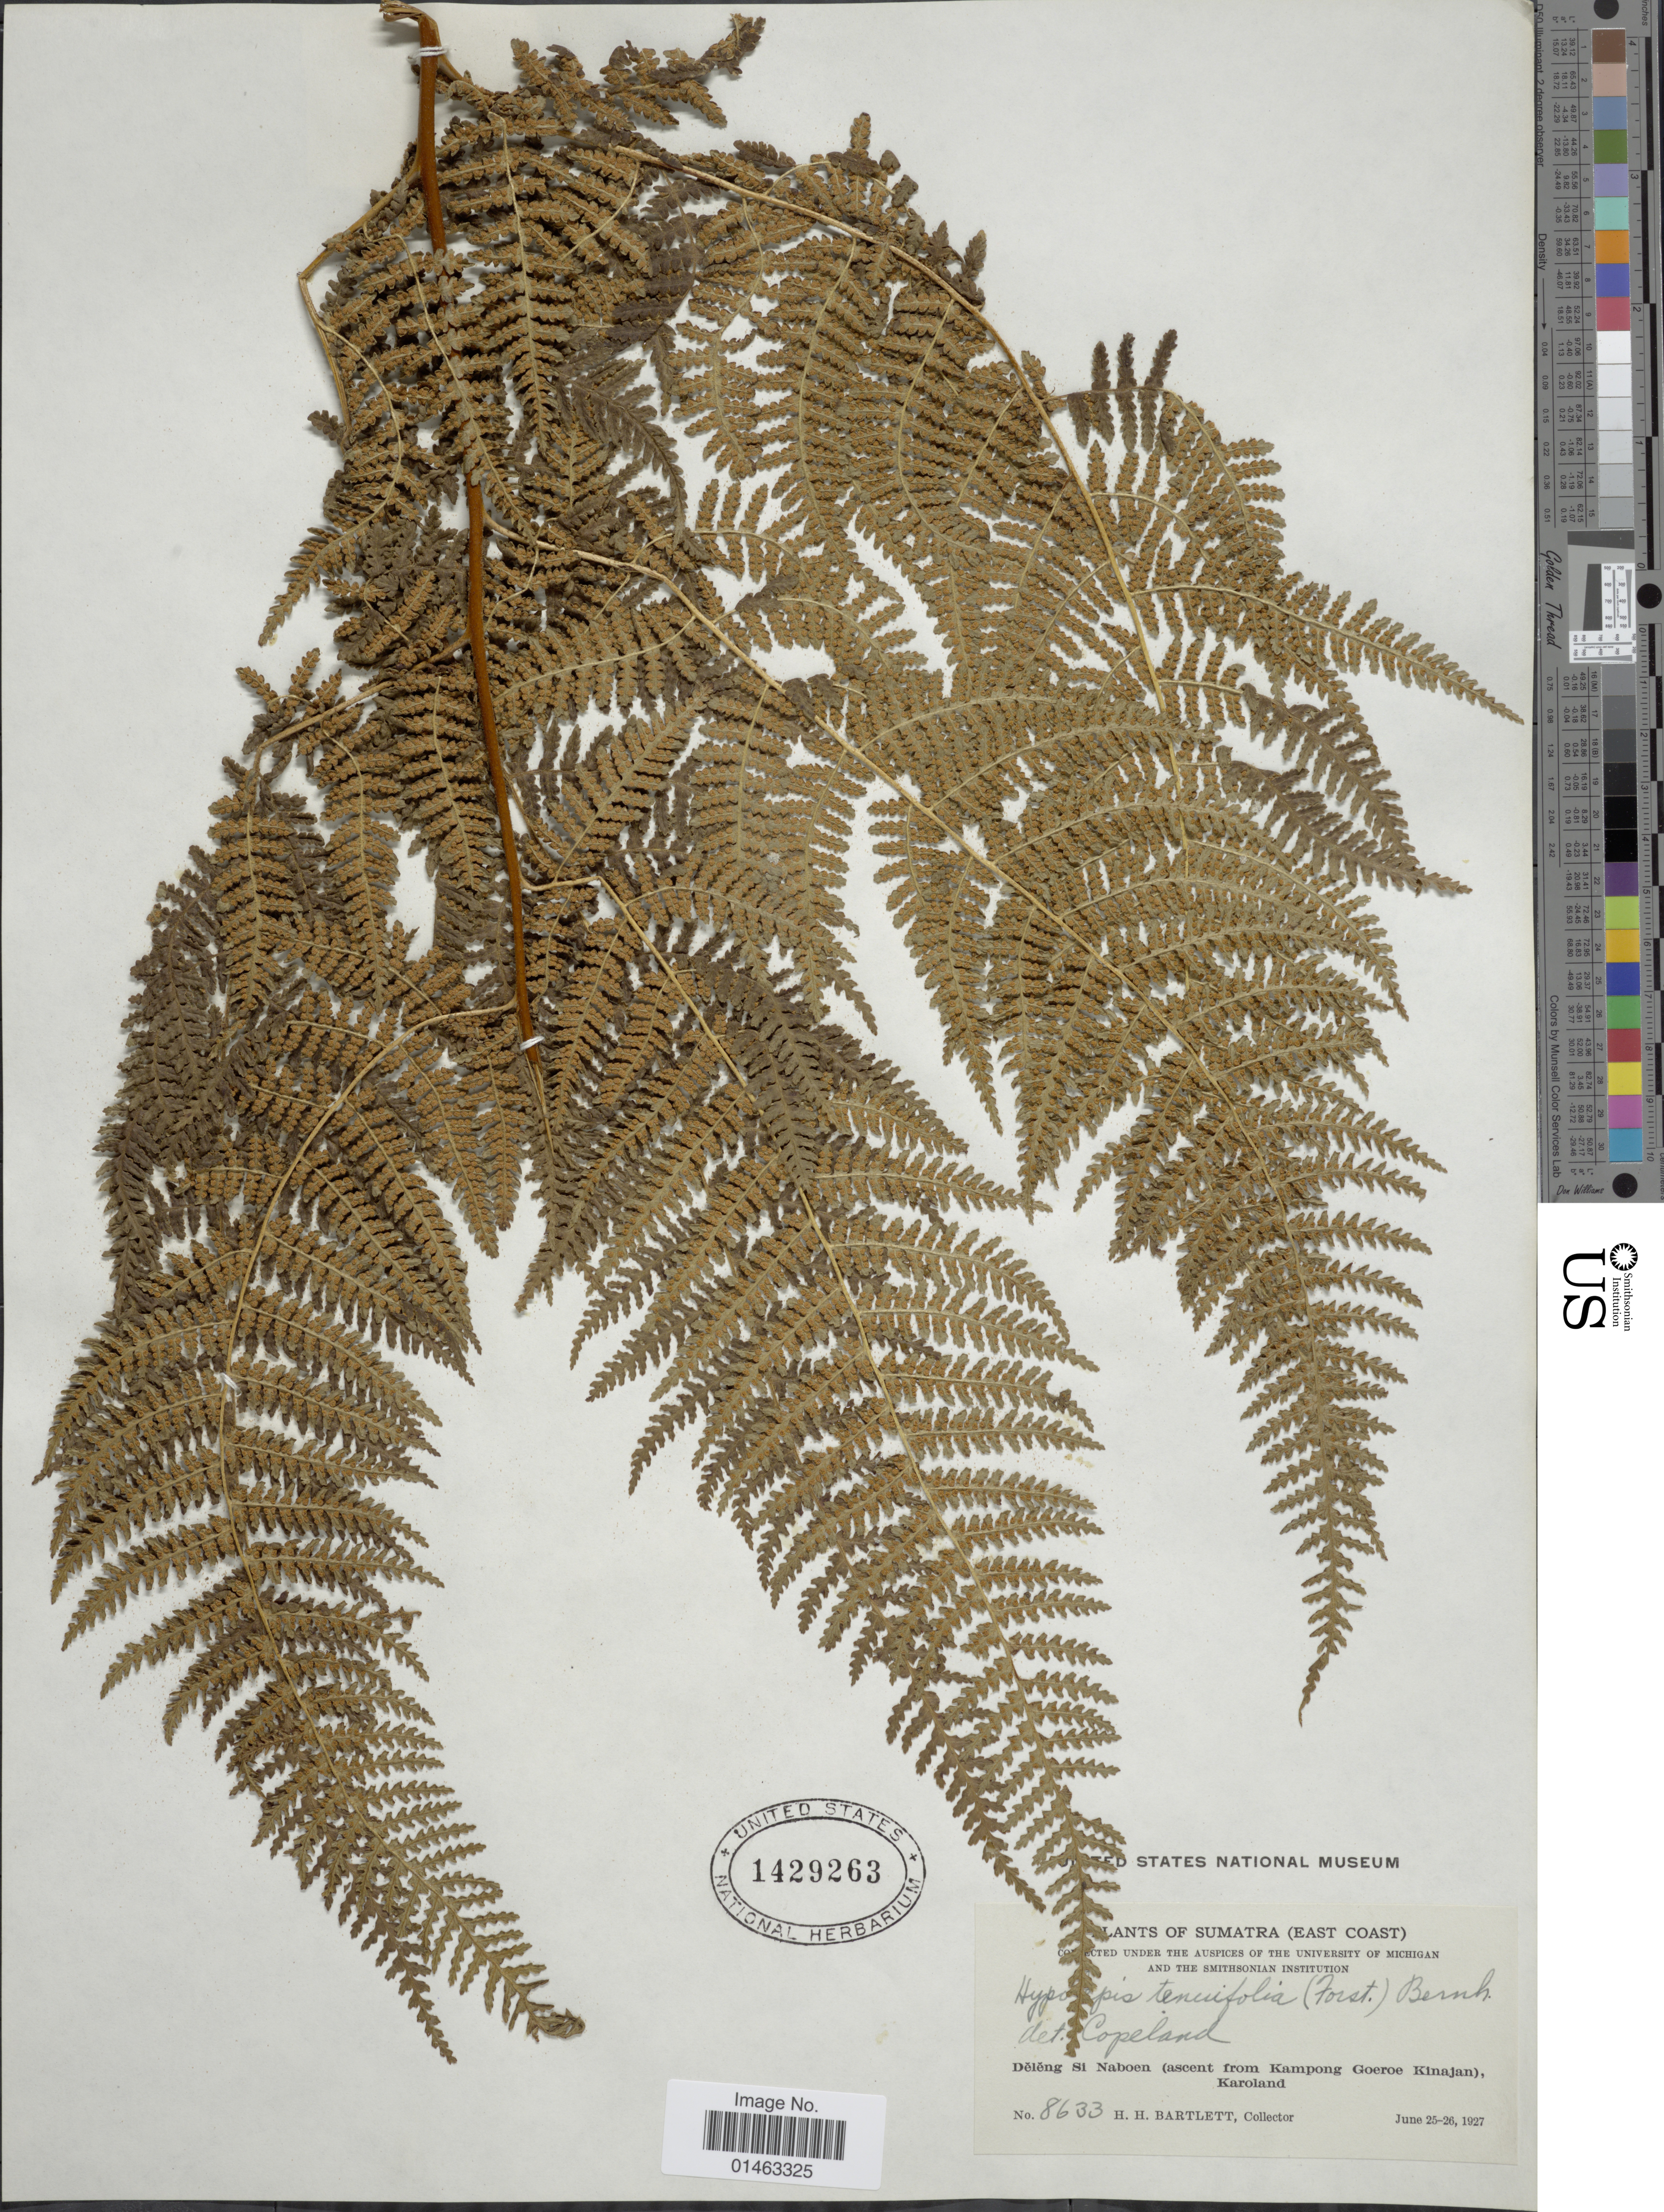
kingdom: Plantae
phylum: Tracheophyta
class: Polypodiopsida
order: Polypodiales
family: Dennstaedtiaceae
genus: Hypolepis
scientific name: Hypolepis tenuifolia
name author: (G. Forst.) Bernh.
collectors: H. H. Bartlett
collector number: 8633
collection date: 1927-06-25/1927-06-26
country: Indonesia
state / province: Sumatra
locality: Sumatra (East Coast), Deleng Si Naboen (ascent from Kampong Goeroe Kinajan), Karoland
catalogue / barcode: US 1429263